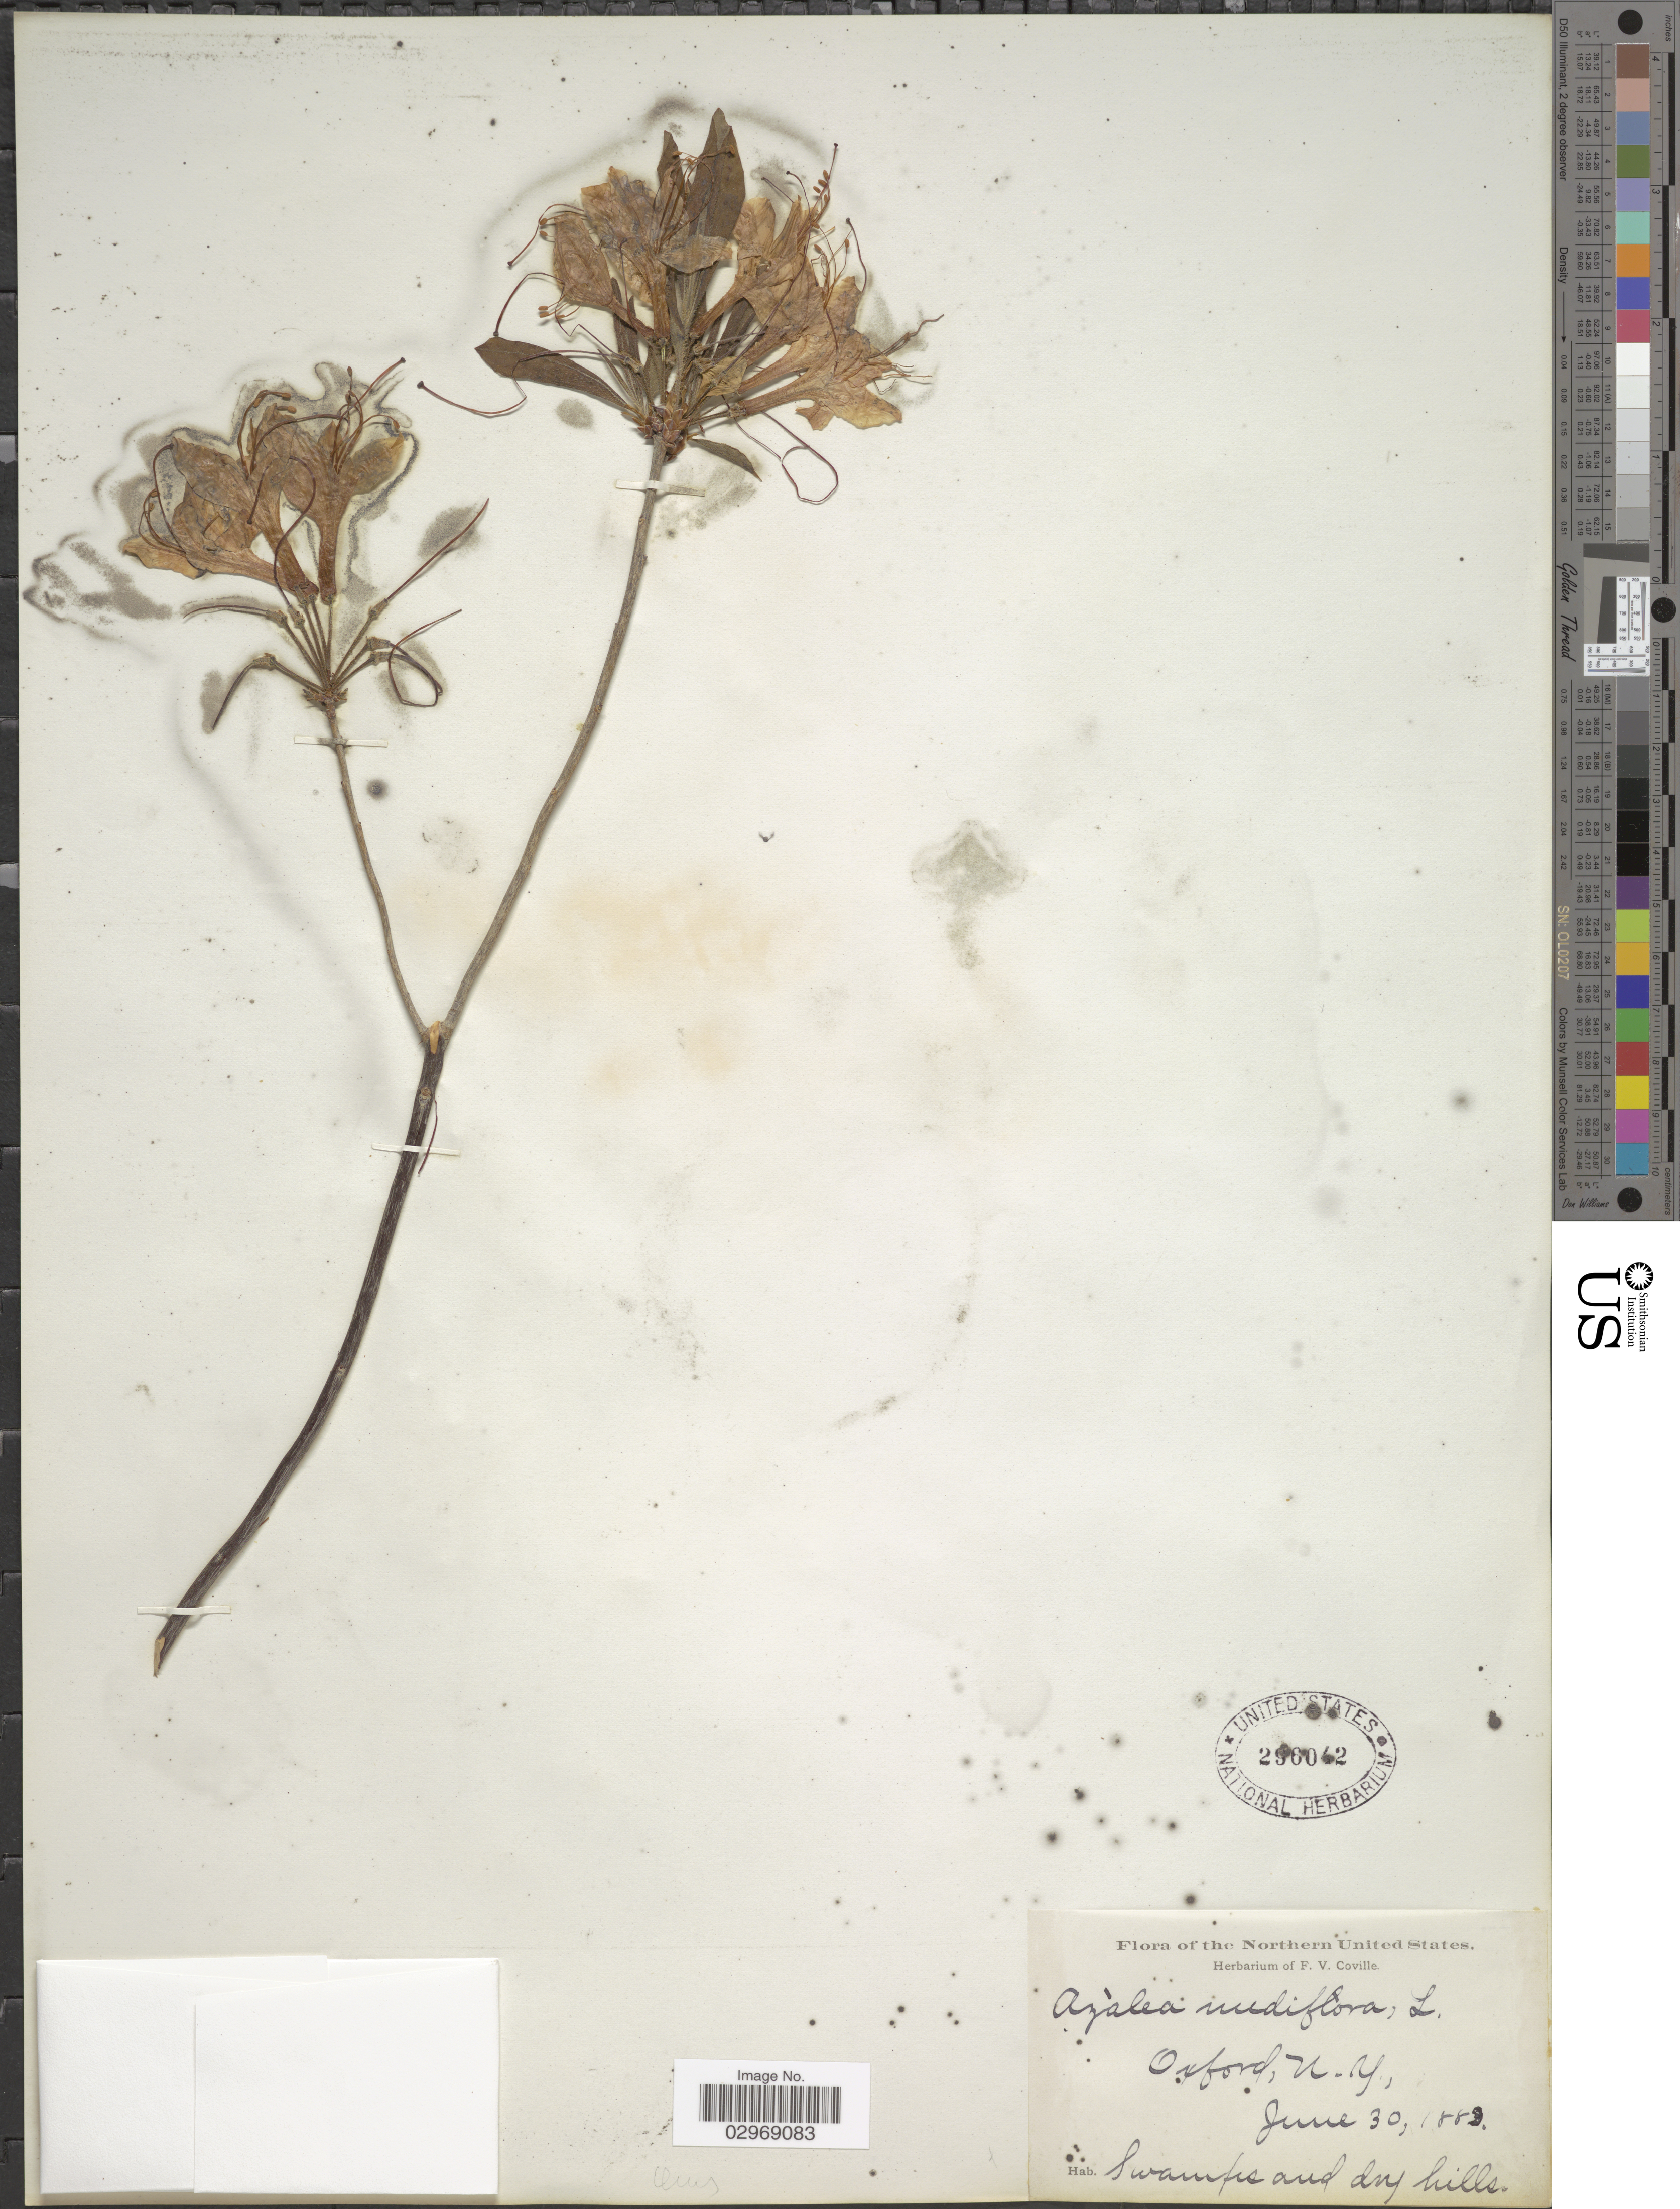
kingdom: Plantae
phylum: Tracheophyta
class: Magnoliopsida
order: Ericales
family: Ericaceae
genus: Rhododendron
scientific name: Rhododendron nudiflorum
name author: Torr.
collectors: ex herb. F. V. Coville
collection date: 1883-06-30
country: United States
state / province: New York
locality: The Northern United States. Oxford, N. Y. Swamps and dry hills.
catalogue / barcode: US 296042